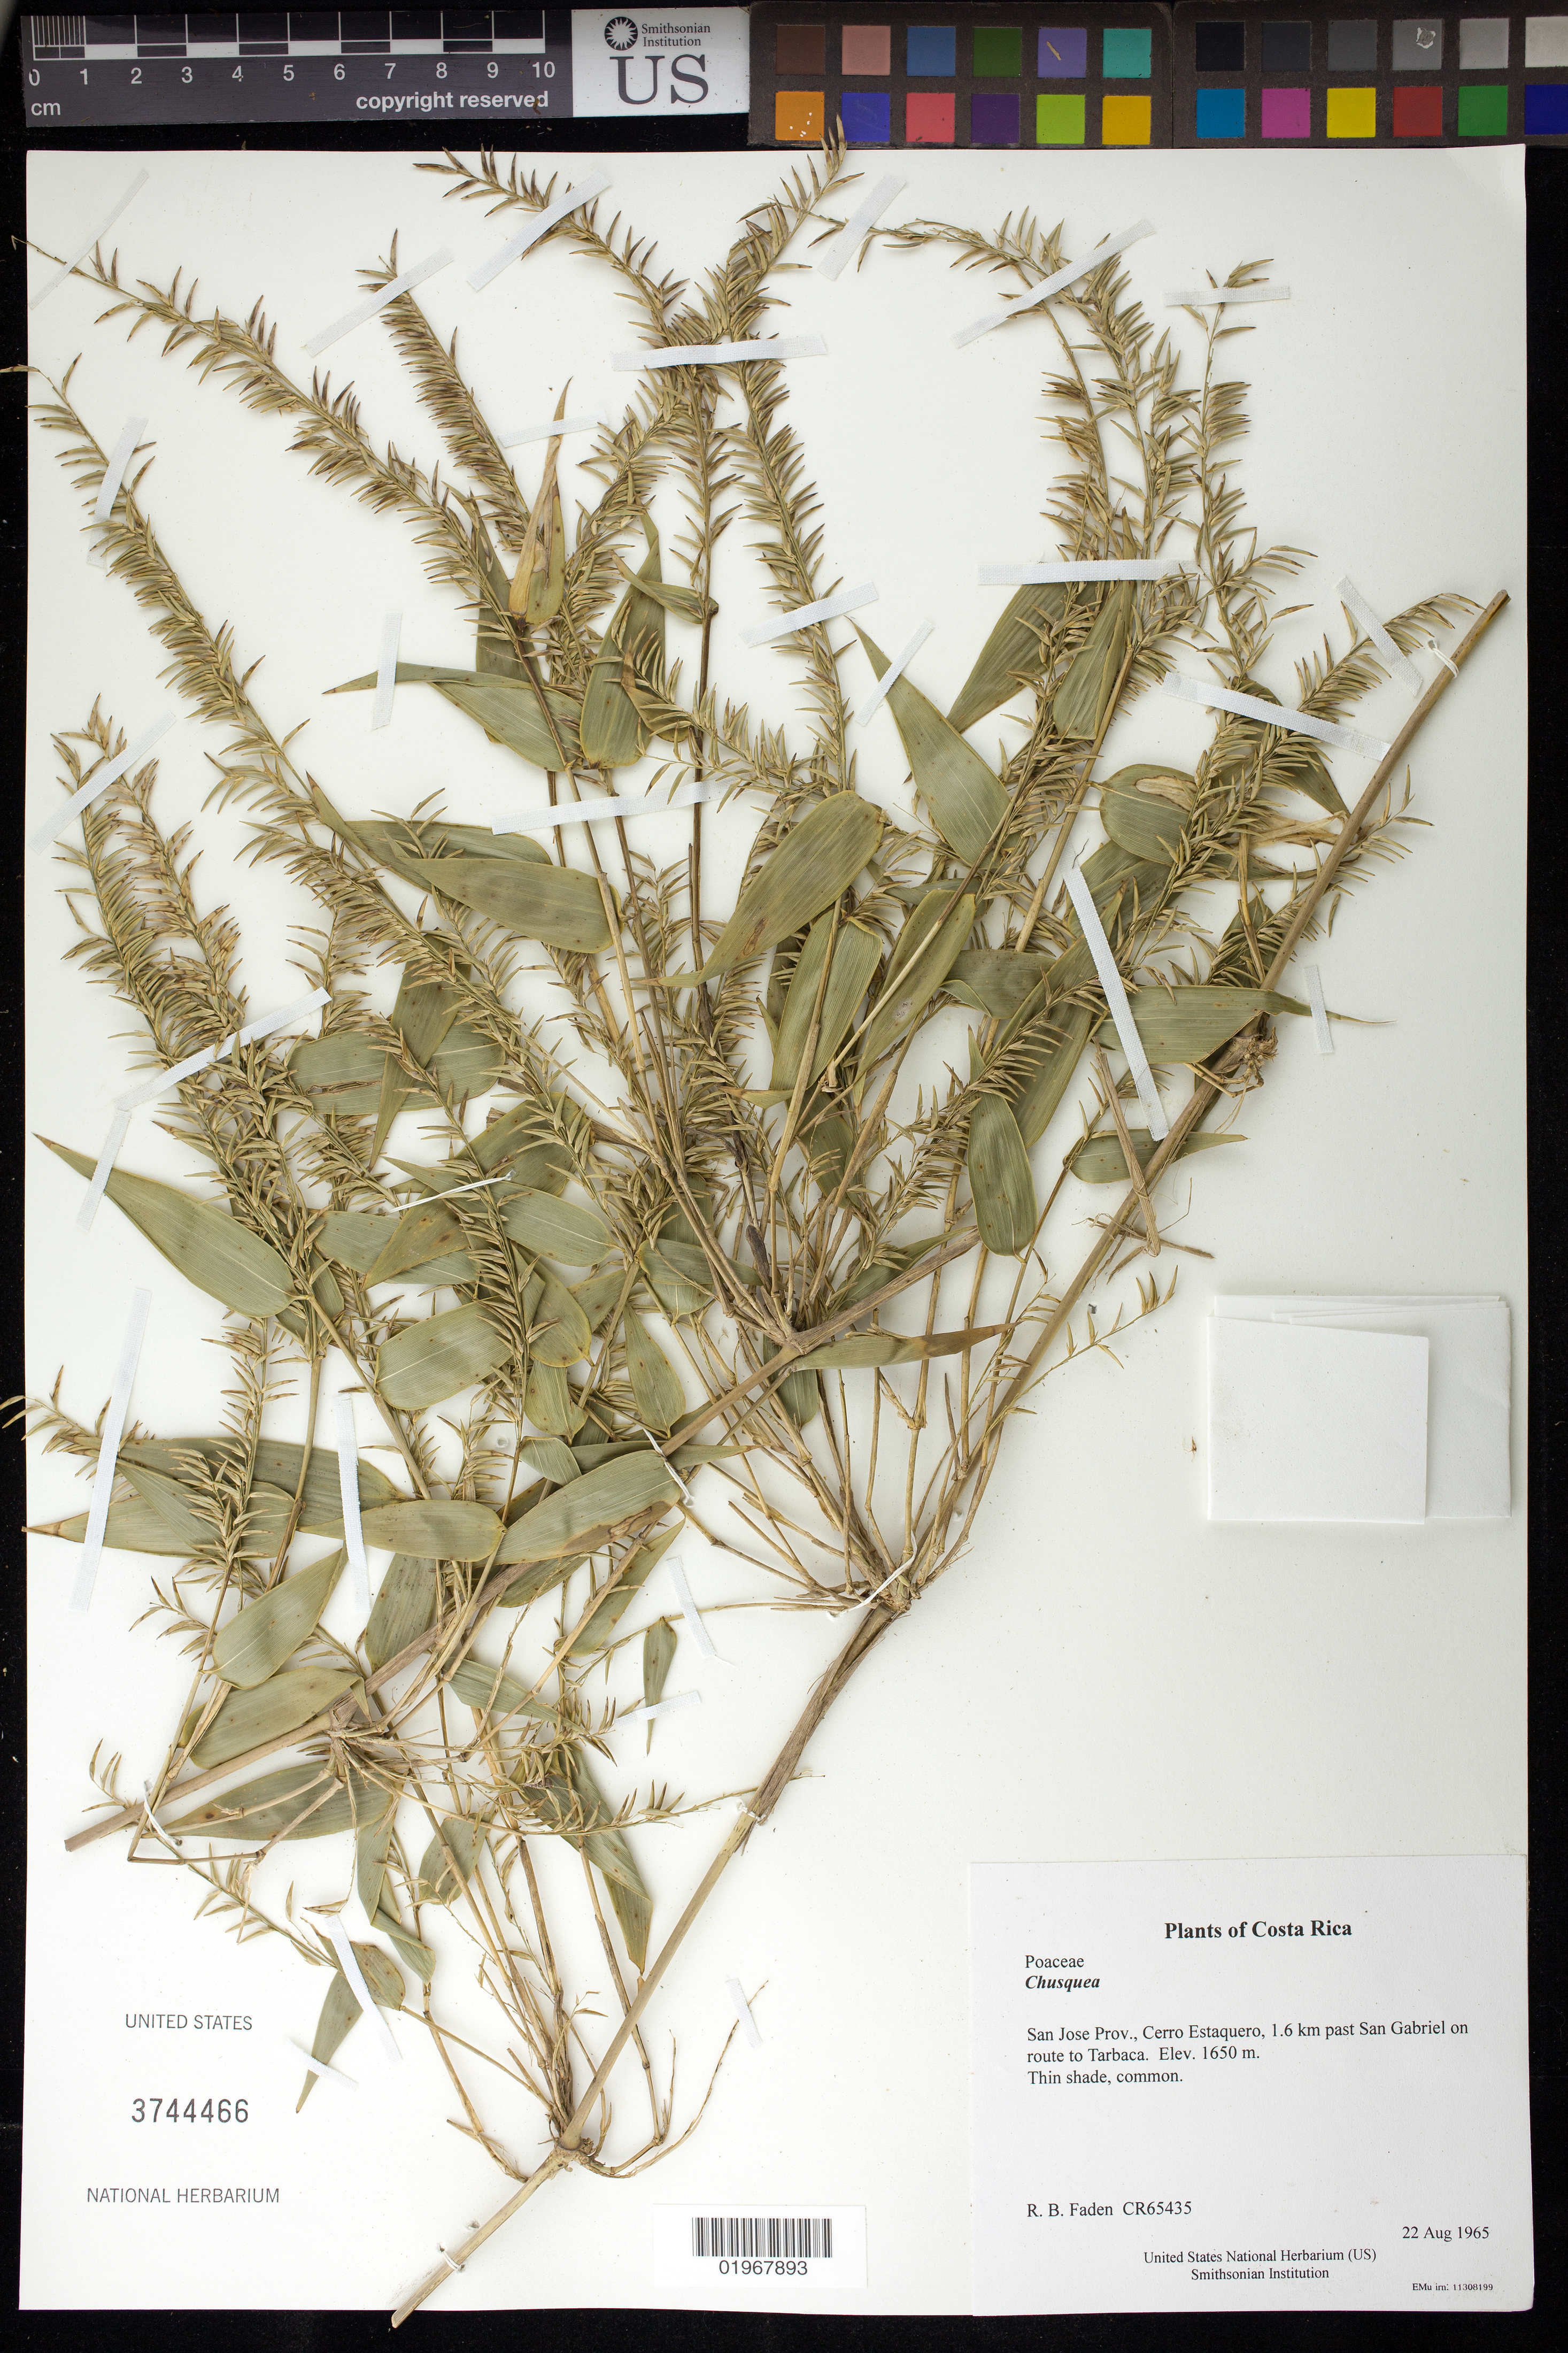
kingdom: Plantae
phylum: Tracheophyta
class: Liliopsida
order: Poales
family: Poaceae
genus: Chusquea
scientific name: Chusquea sp.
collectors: R. B. Faden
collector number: CR65435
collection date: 1965-08-22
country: Costa Rica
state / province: San Jose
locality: Cerro Estaquero, 1.6 km past San Gabriel on route to Tarbaca.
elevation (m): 1650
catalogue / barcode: US 3744466